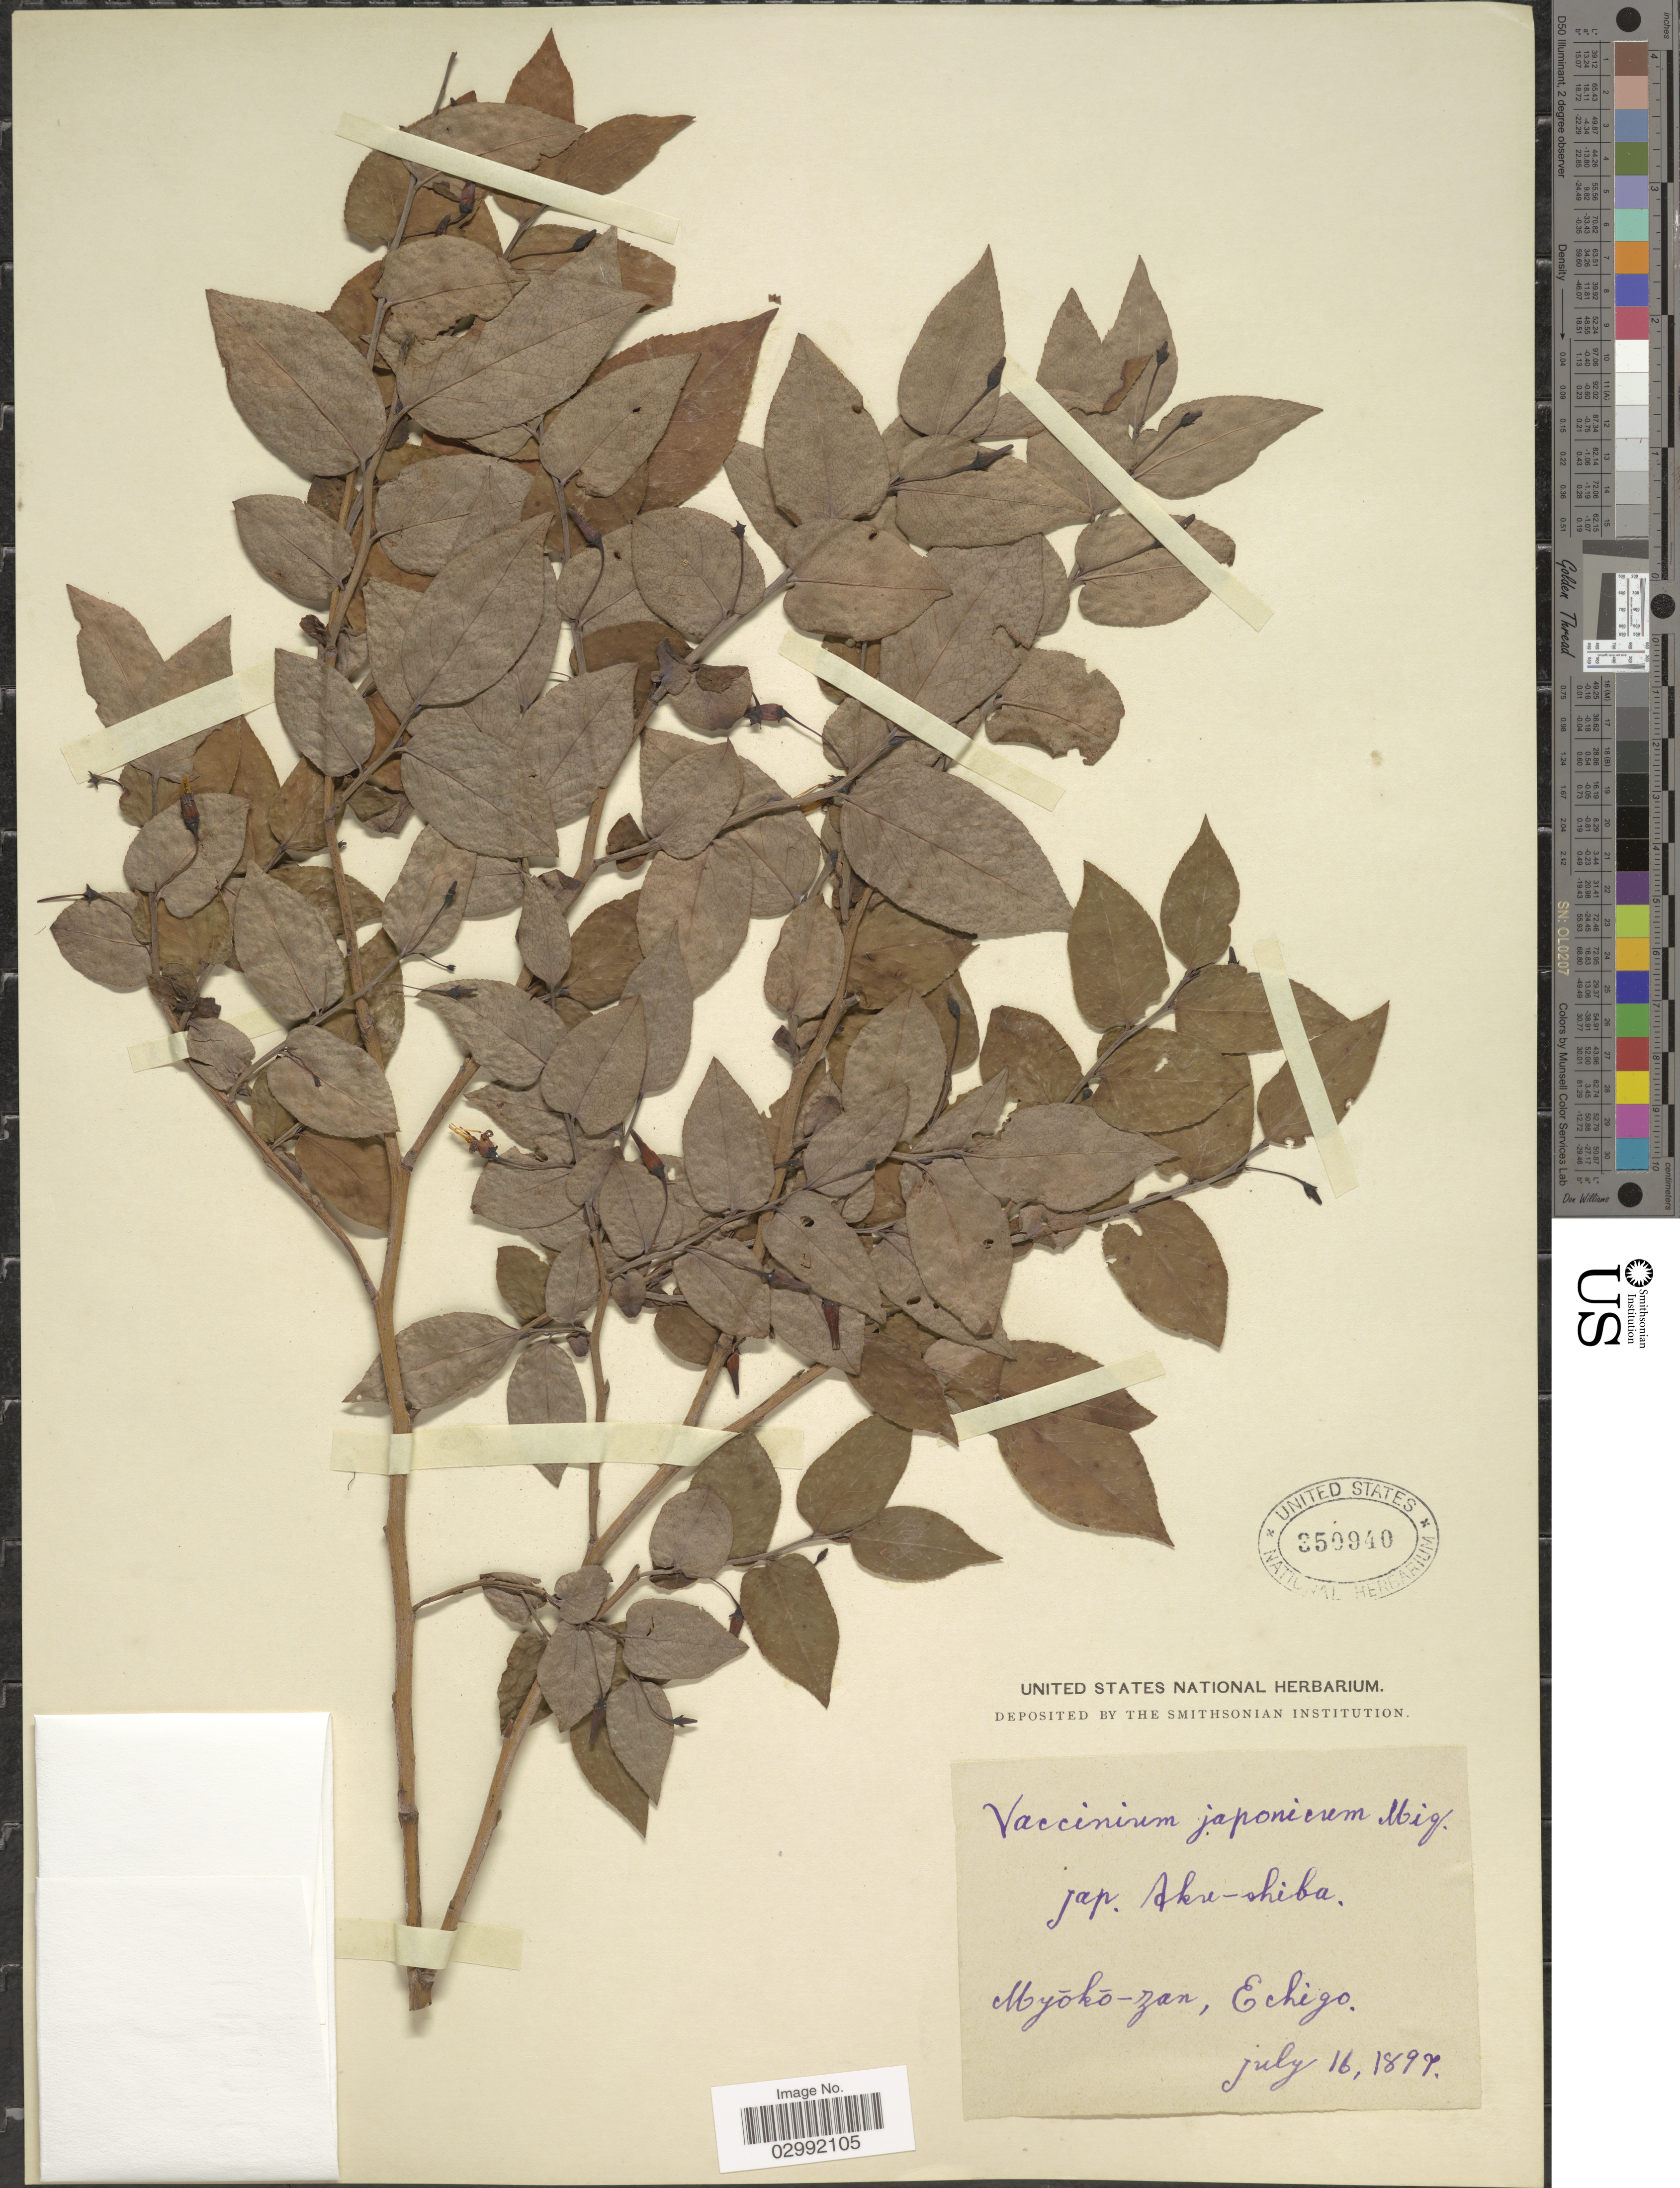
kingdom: Plantae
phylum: Tracheophyta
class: Magnoliopsida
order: Ericales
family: Ericaceae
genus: Vaccinium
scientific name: Vaccinium japonicum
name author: Miq.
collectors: ex herb. United States National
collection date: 1897-07-16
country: Japan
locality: Myókó-zan, Echigo.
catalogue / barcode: US 350940